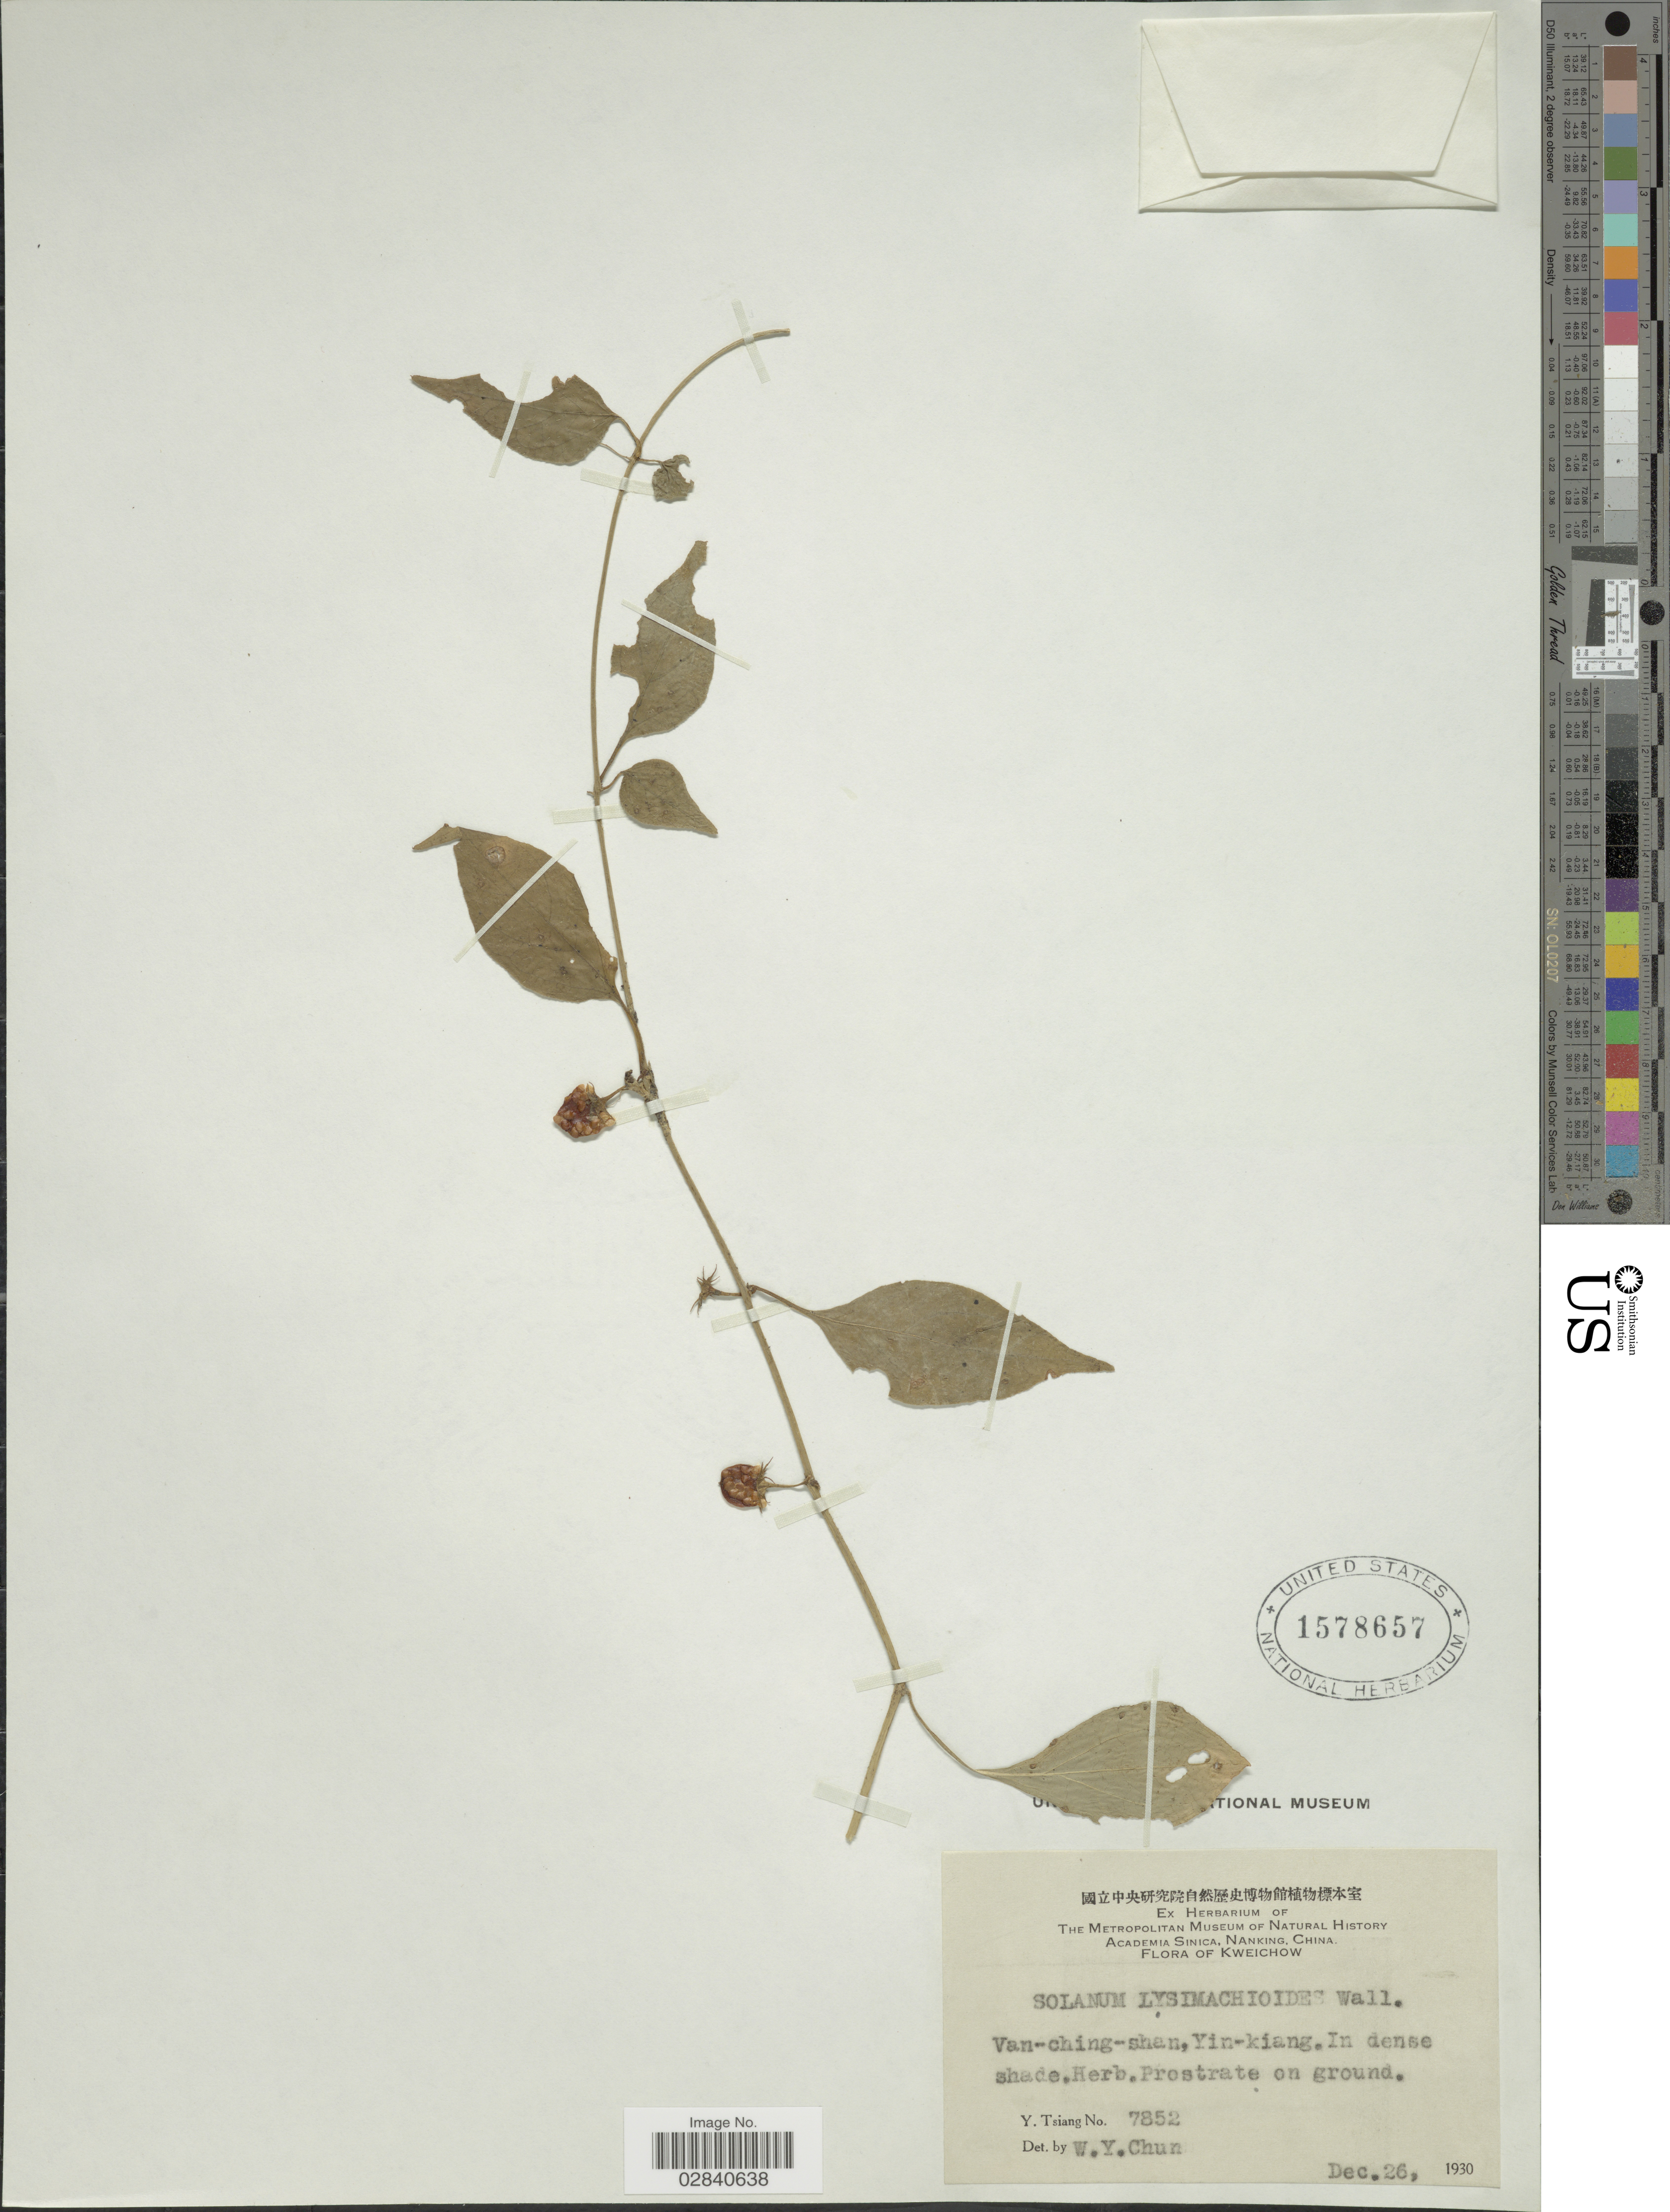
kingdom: Plantae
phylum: Tracheophyta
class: Magnoliopsida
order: Solanales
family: Solanaceae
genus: Lycianthes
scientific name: Lycianthes lysimachioides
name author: (Wall.) Bitter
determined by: Knapp, S. D.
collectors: Y. Tsiang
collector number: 7852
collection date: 1930-12-26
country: China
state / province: Guizhou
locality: Kweichoi. Van-ching-shan, Yin-kiang. In dense shade.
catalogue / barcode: US 1578657